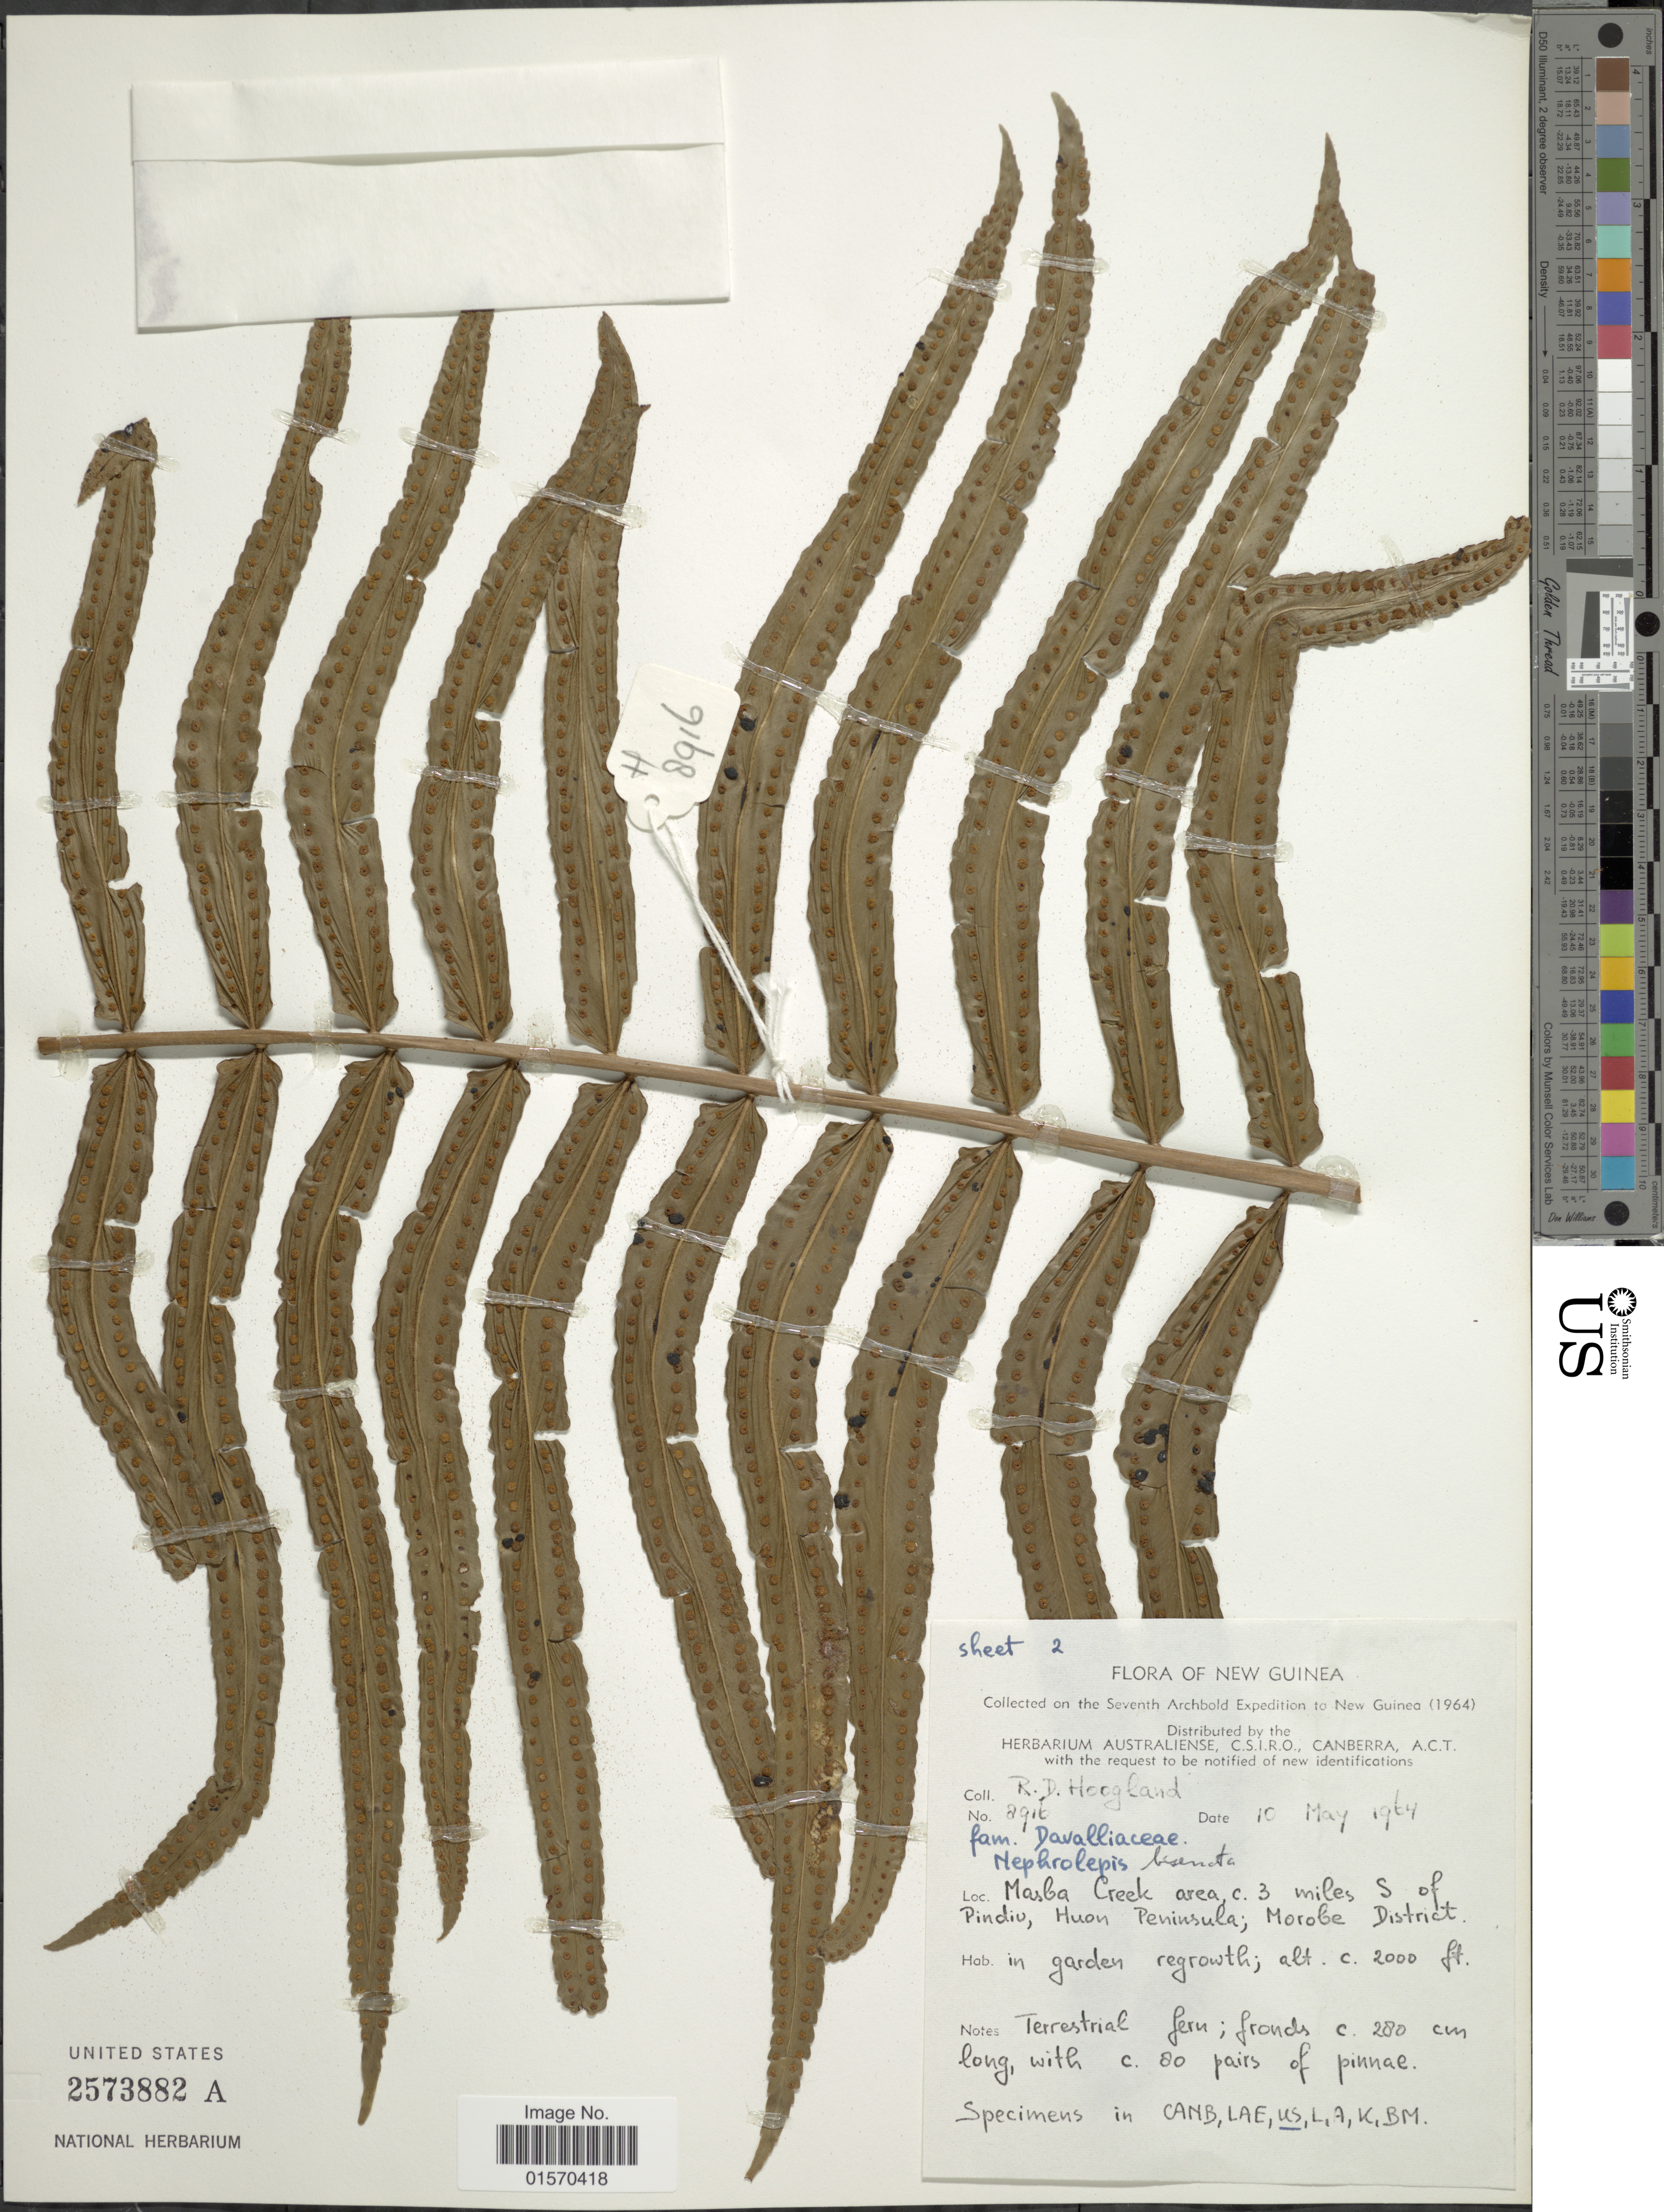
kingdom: Plantae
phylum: Tracheophyta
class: Polypodiopsida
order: Polypodiales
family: Nephrolepidaceae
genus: Nephrolepis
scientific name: Nephrolepis biserrata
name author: (Sw.) Schott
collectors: R. D. Hoogland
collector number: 8916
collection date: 1964-05-10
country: Papua New Guinea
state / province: Morobe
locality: New Guinea. Masba Creek area, c. 3 miles S of Pindio, Huon Peninsula [interpreted]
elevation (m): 610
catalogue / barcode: US 2573882A